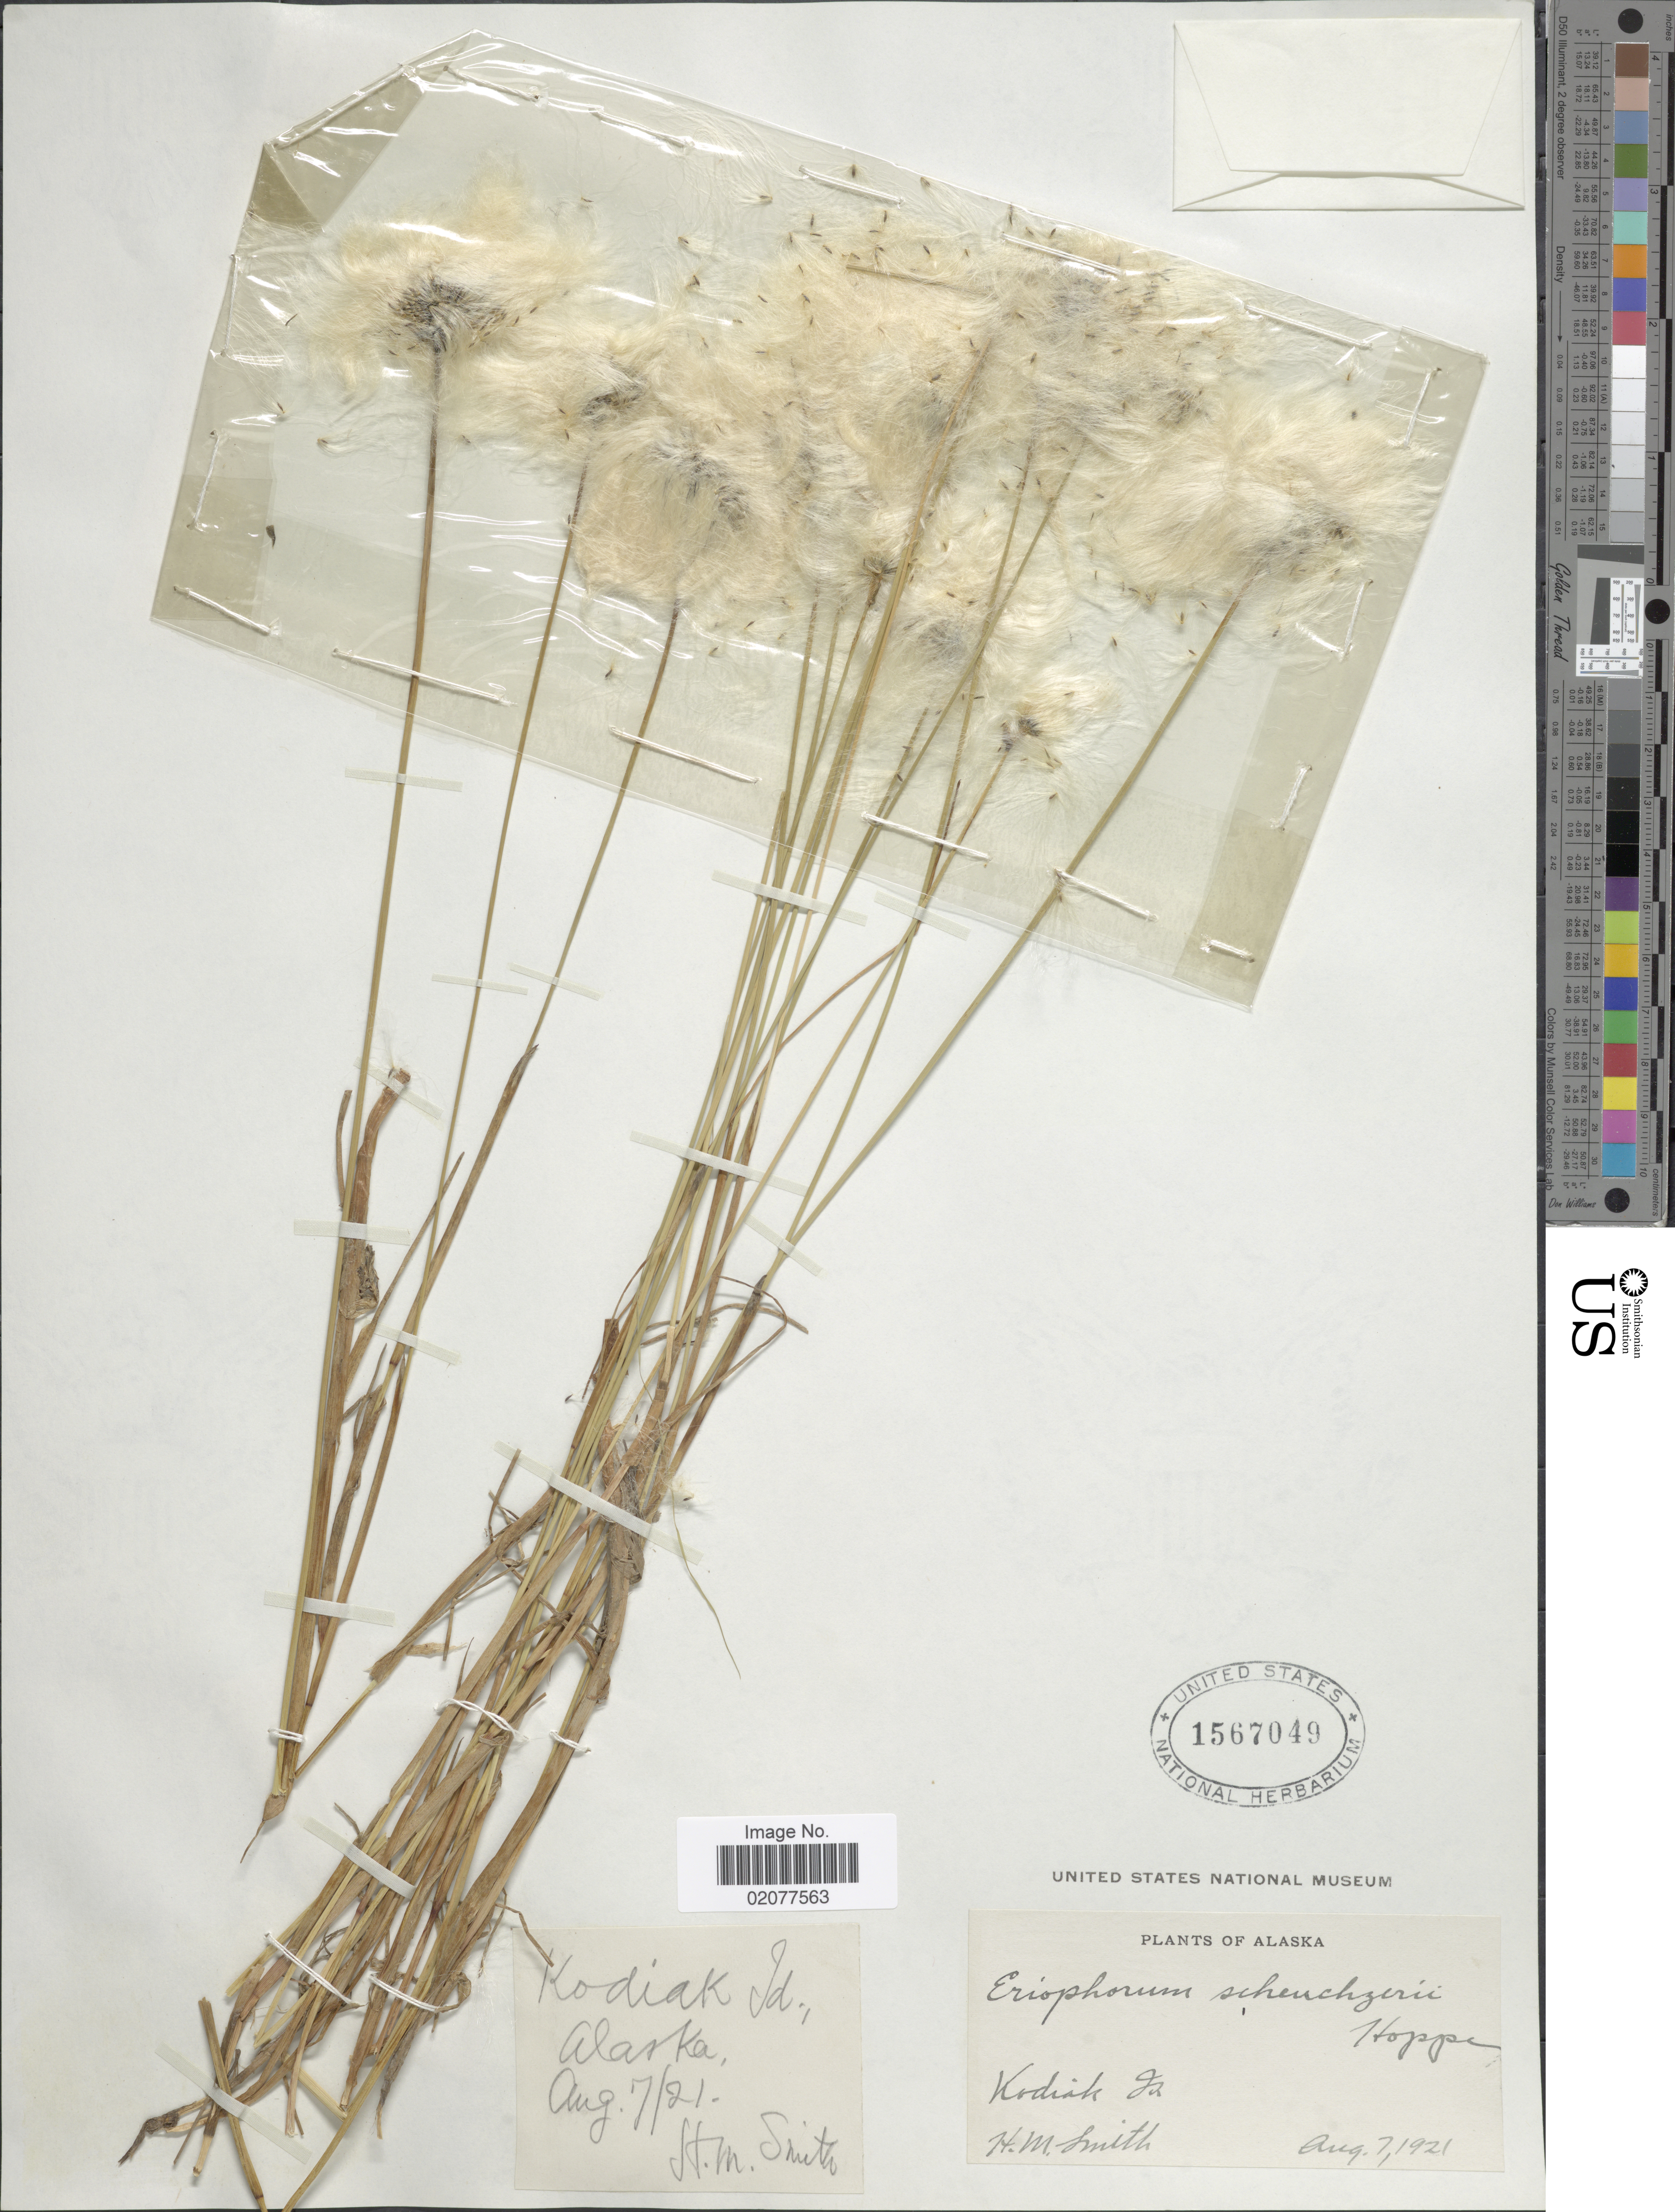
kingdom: Plantae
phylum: Tracheophyta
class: Liliopsida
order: Poales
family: Cyperaceae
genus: Eriophorum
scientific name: Eriophorum scheuchzeri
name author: Hoppe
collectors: H. M. Smith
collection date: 1921-08-07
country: United States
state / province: Alaska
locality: Alaska. Kodiak Is.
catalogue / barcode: US 1567049